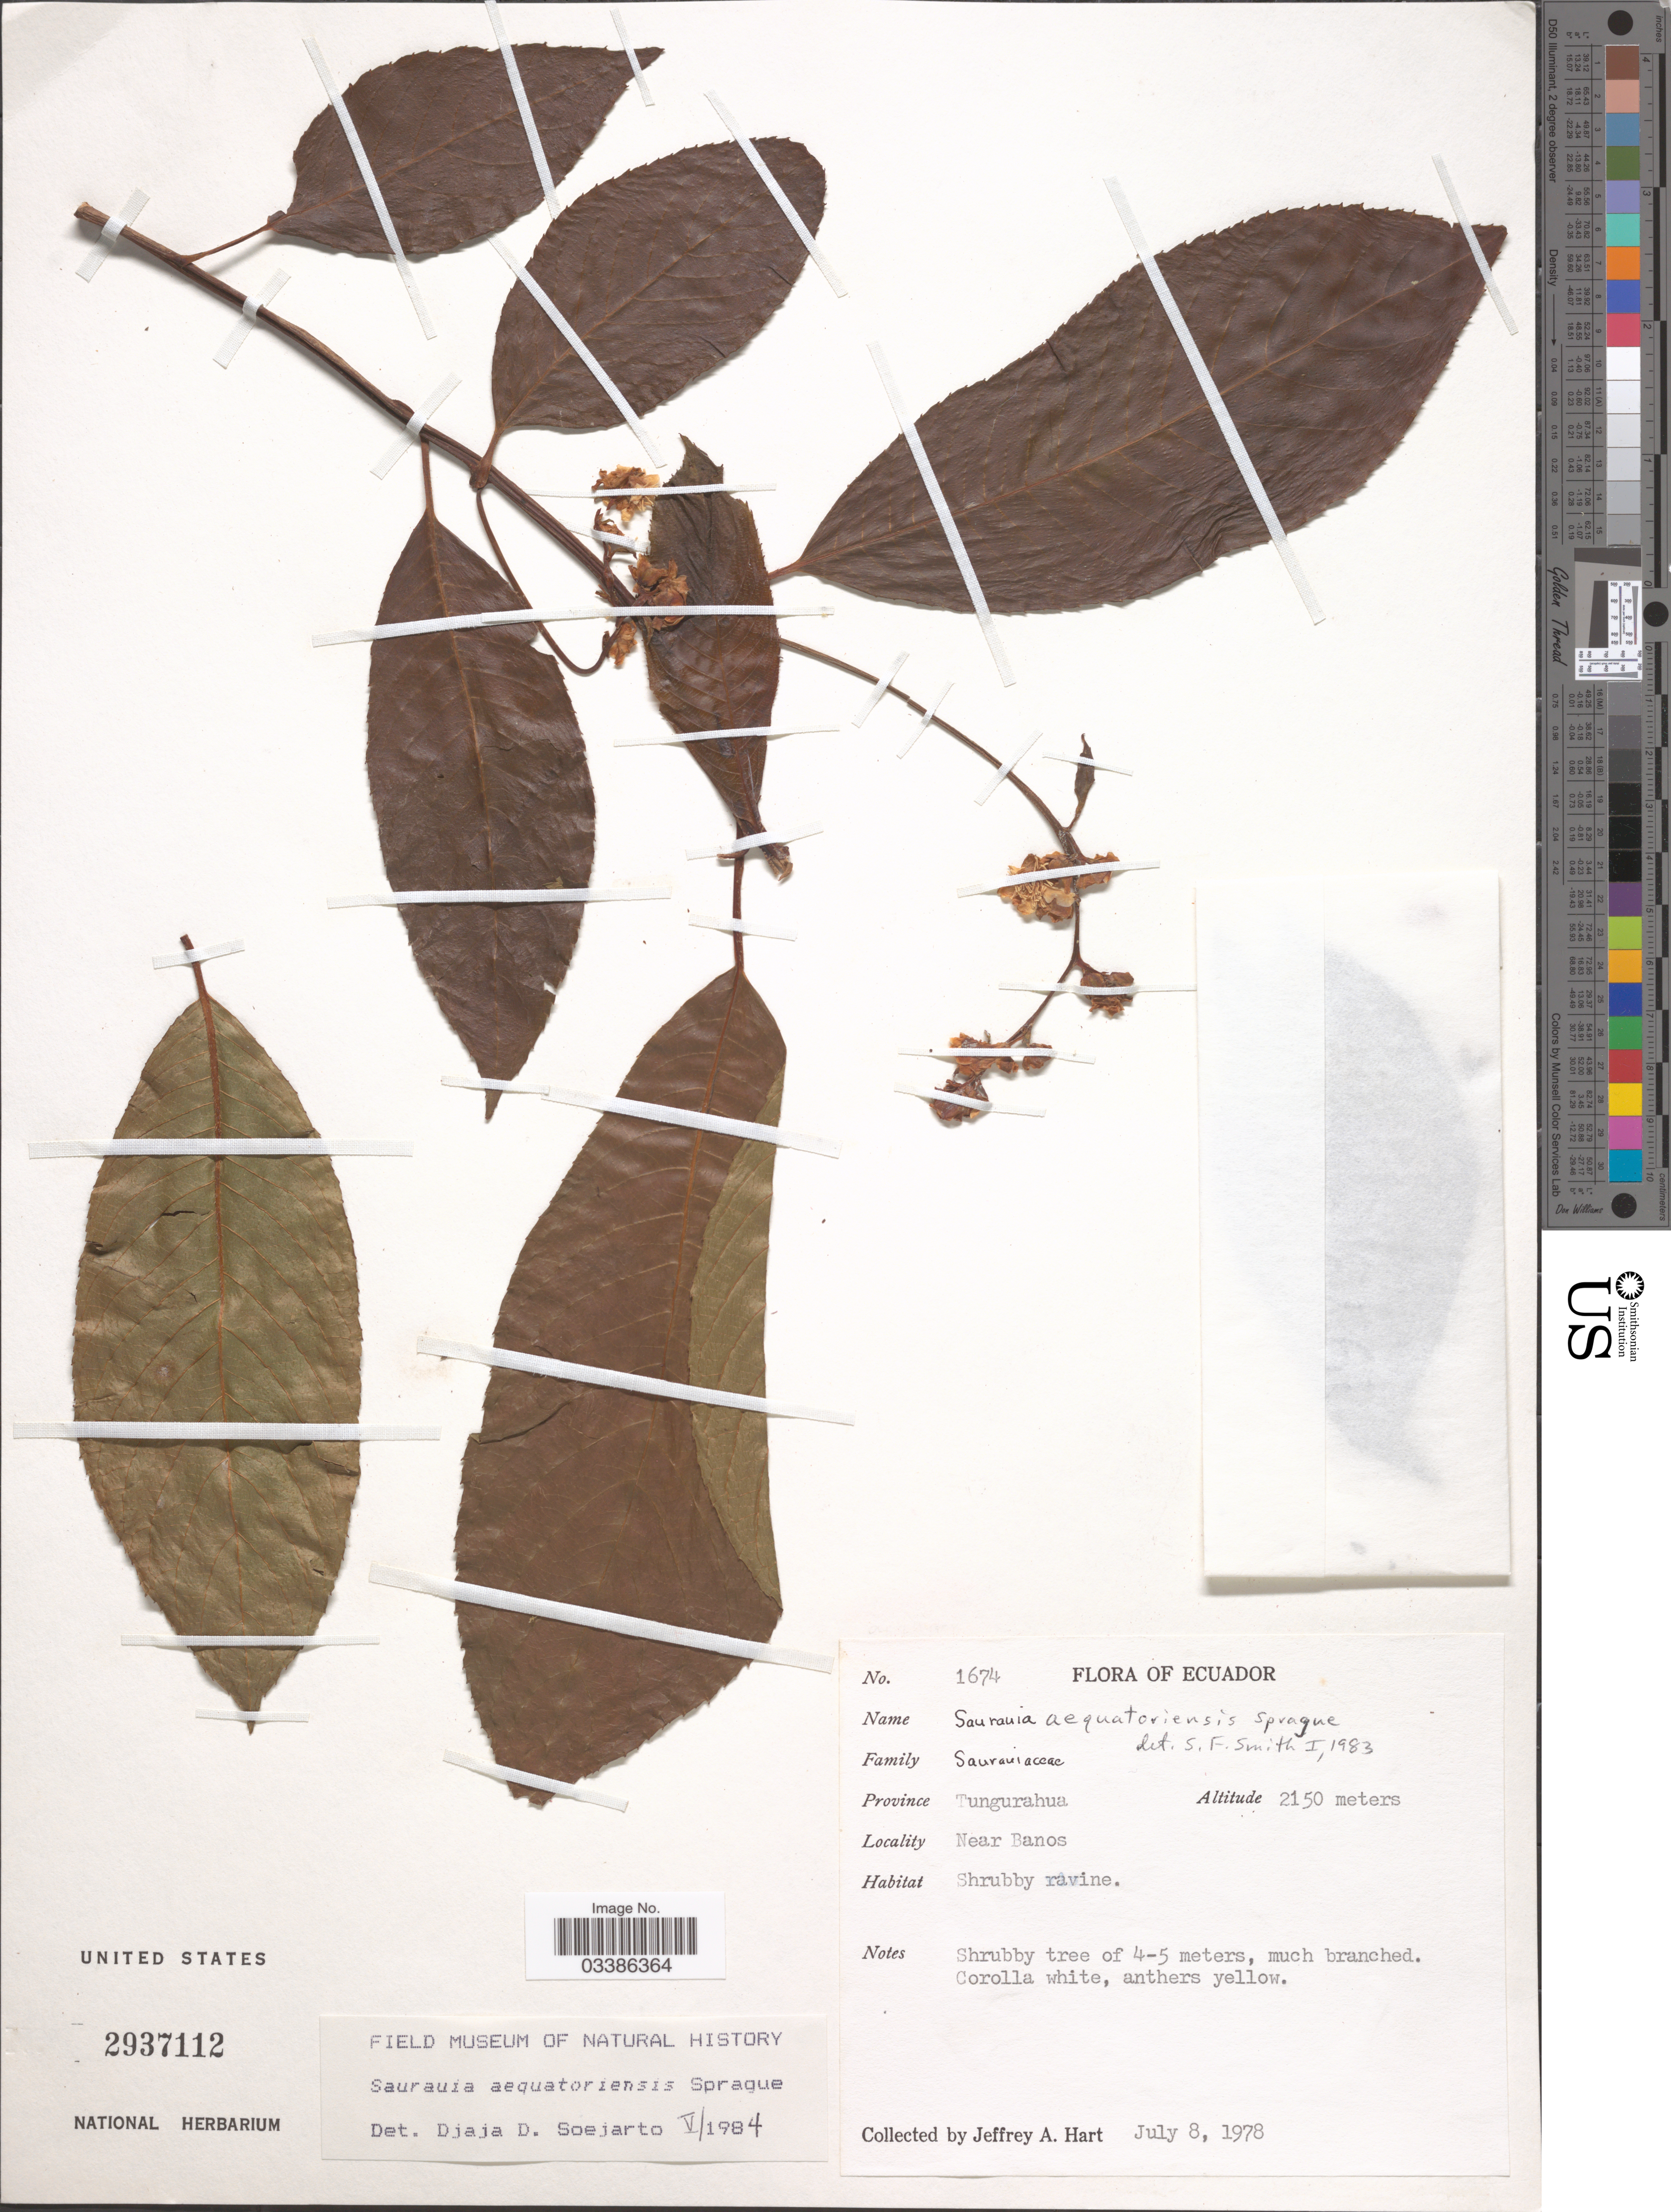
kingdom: Plantae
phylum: Tracheophyta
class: Magnoliopsida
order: Ericales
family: Actinidiaceae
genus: Saurauia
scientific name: Saurauia aequatoriensis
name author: Sprague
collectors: J. A. Hart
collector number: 1674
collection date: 1978-07-08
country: Ecuador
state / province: Tungurahua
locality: Near Banos.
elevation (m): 2150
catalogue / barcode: US 2937112